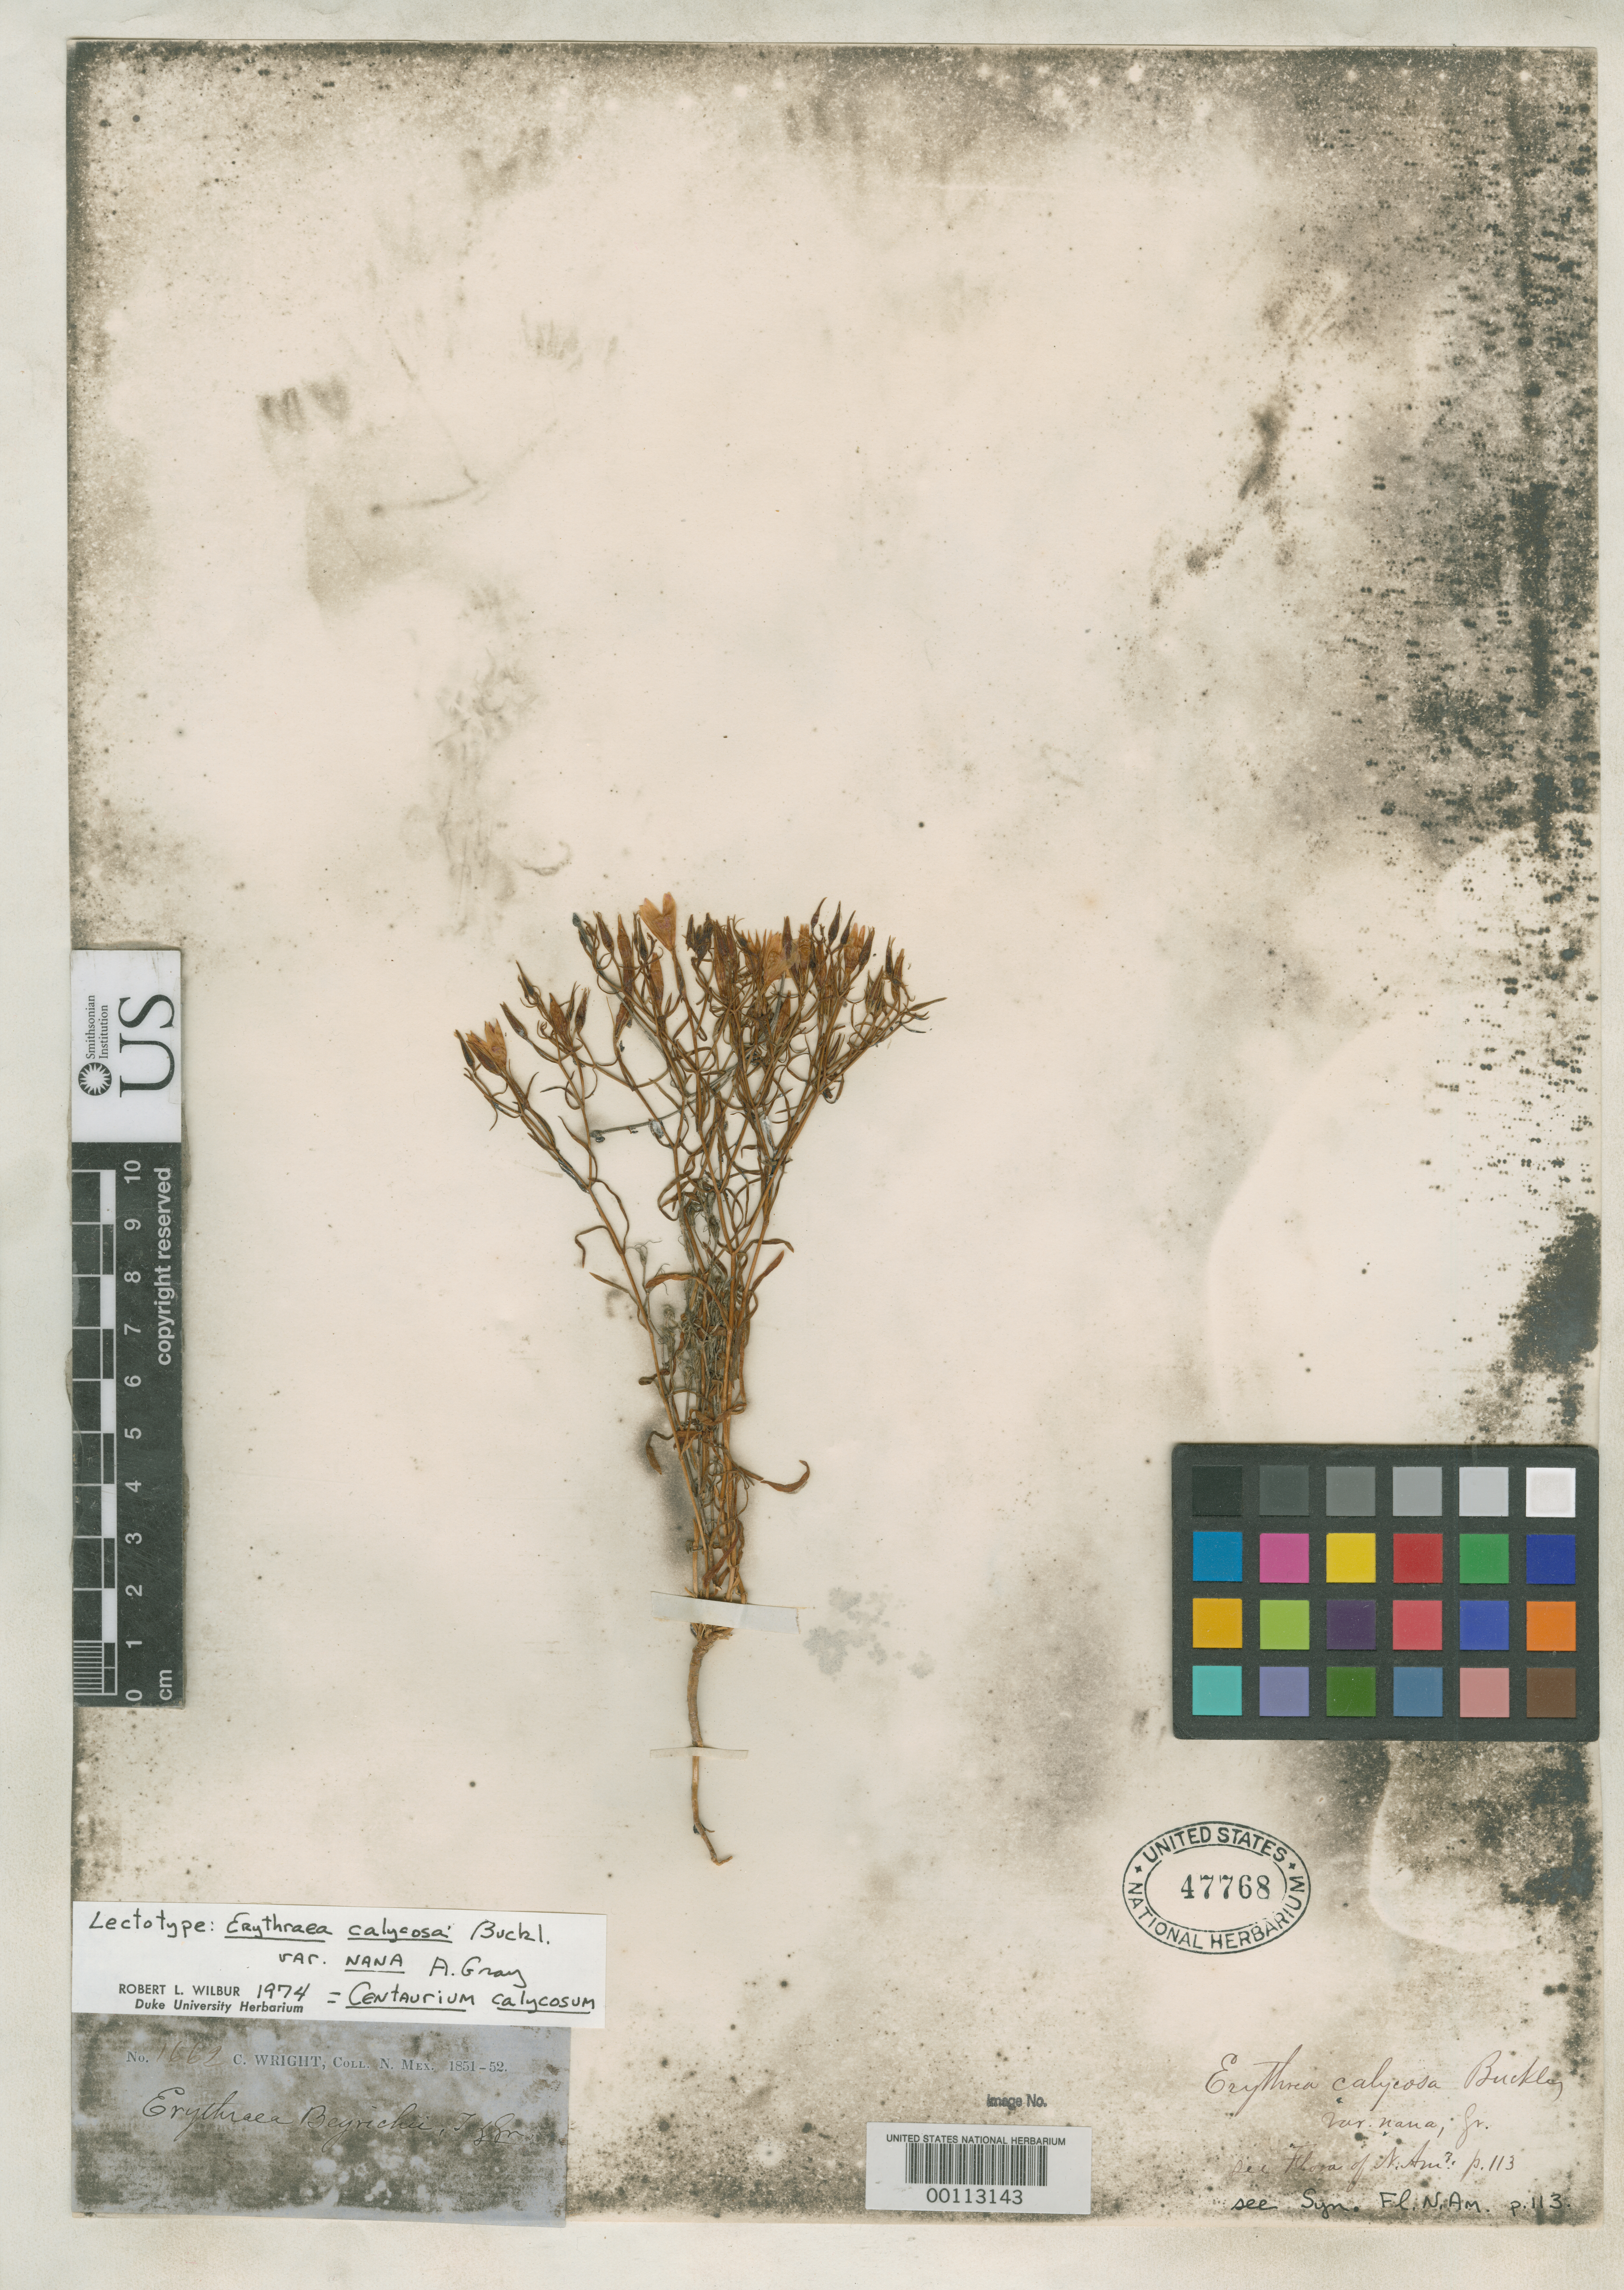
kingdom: Plantae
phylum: Tracheophyta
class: Magnoliopsida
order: Gentianales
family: Gentianaceae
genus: Erythraea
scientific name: Erythraea calycosa var. nana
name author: A. Gray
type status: Type Collection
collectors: C. Wright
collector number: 1662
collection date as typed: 1851 to -- --- 1852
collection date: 1851/1852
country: United States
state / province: Texas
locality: Stony hills, western Texas.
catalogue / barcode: US 47768